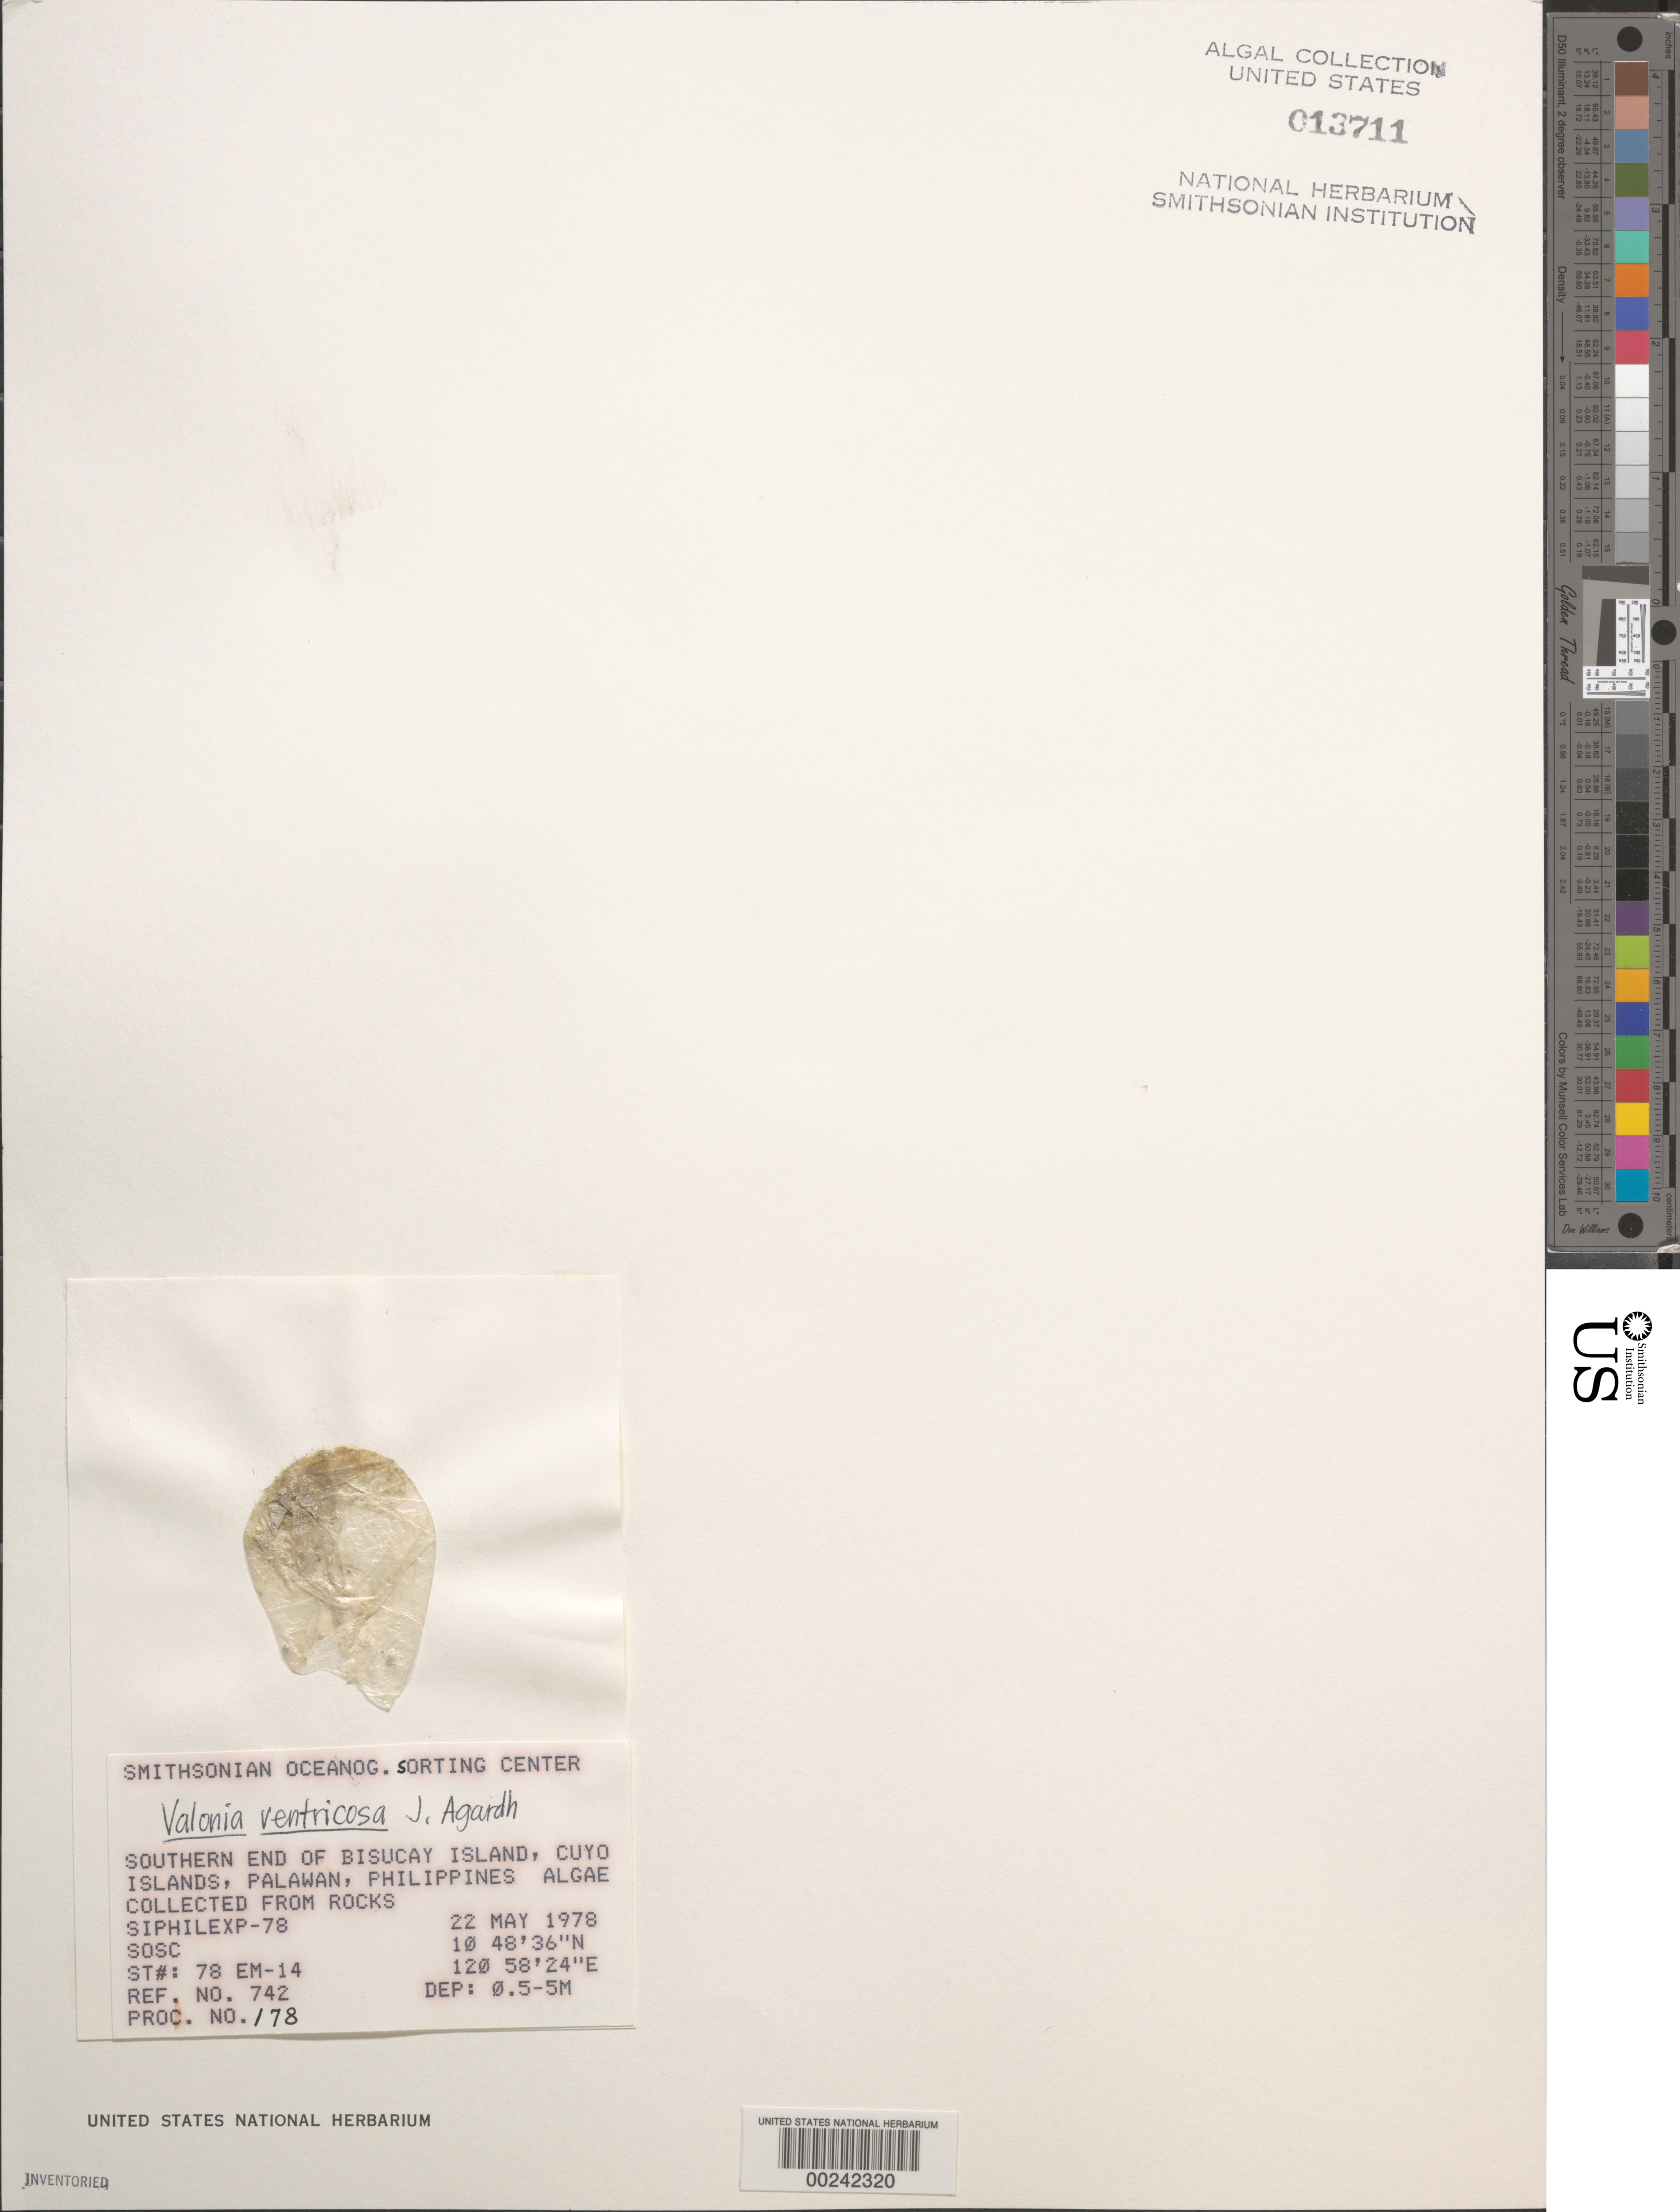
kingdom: Plantae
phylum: Chlorophyta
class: Ulvophyceae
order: Siphonocladales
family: Valoniaceae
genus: Valonia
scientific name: Valonia ventricosa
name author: J. Agardh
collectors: SOSC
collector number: Station 78 Em-14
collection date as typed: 22 May 1978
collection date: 1978-05-22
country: Philippines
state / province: Mimaropa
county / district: Palawan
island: Bisucay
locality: Southern end of island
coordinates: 10 48' 36" N, 120 58' 24" E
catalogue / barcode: US 13711